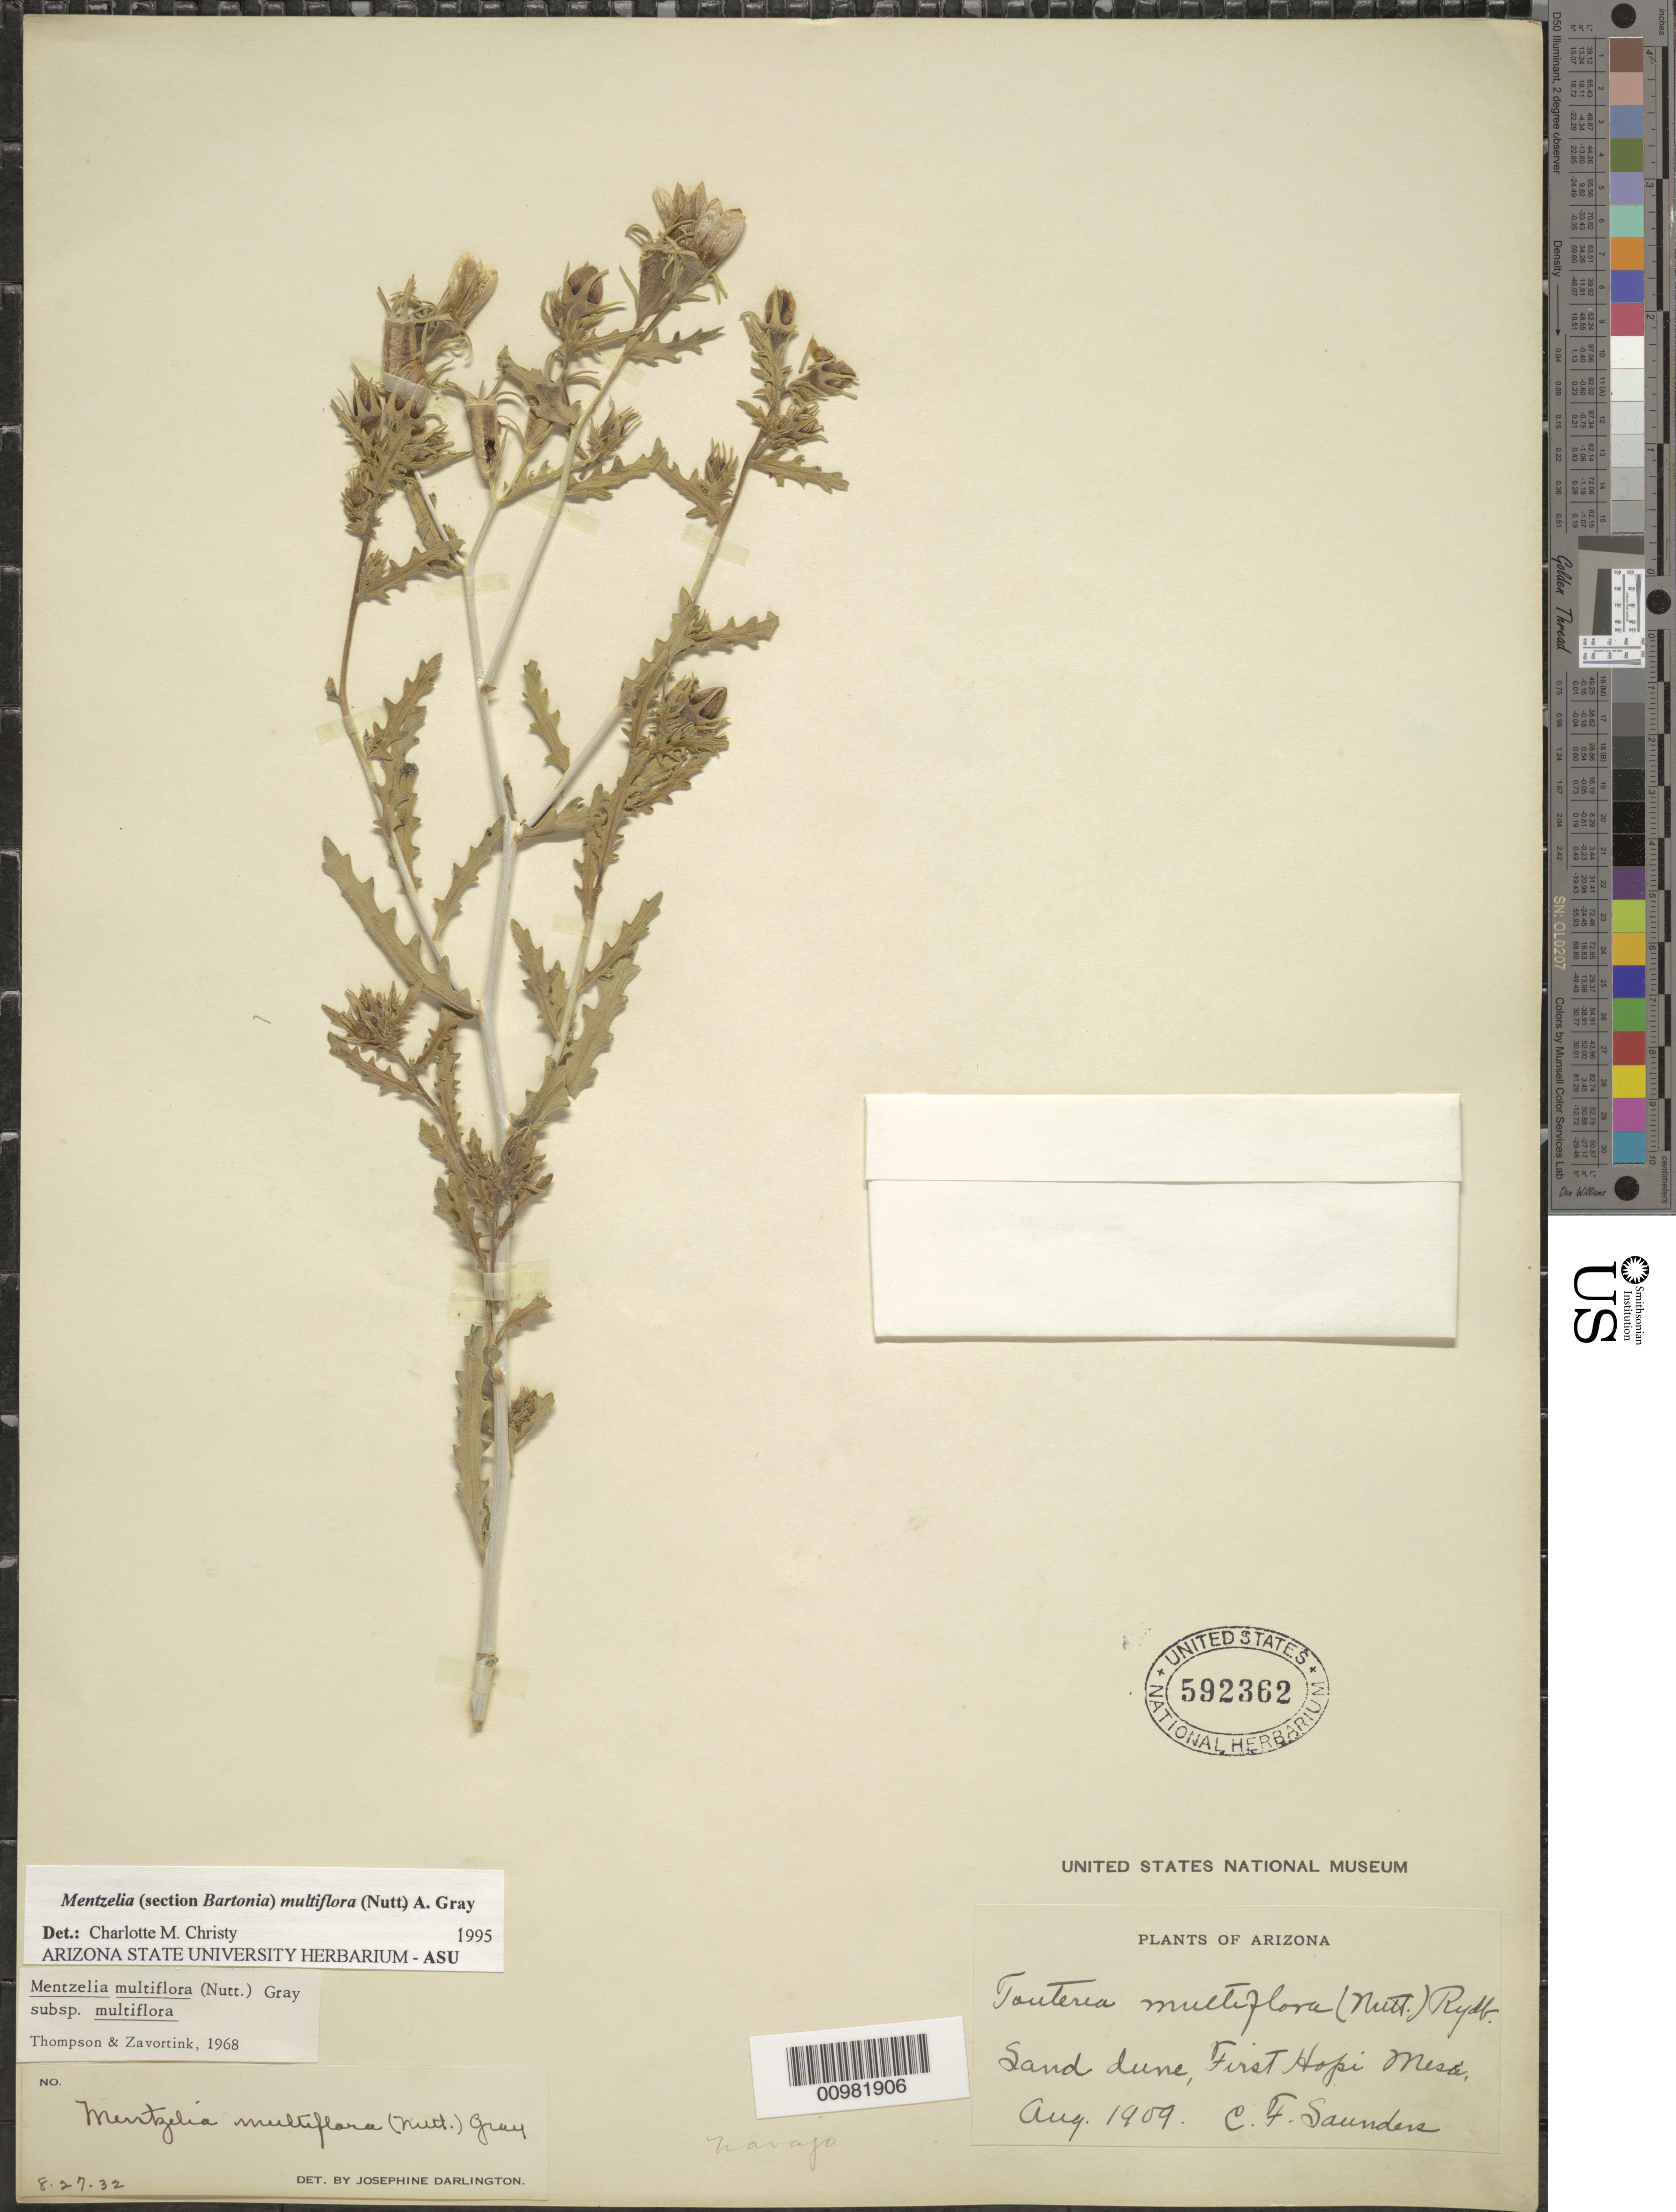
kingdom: Plantae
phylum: Tracheophyta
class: Magnoliopsida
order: Cornales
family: Loasaceae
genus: Mentzelia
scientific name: Mentzelia montana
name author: (Davidson) Davidson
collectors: -. Saunders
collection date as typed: Aug 1909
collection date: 1909-08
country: United States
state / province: Arizona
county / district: Navajo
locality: First Hopi Mesa, Sand Dune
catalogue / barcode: US 592362